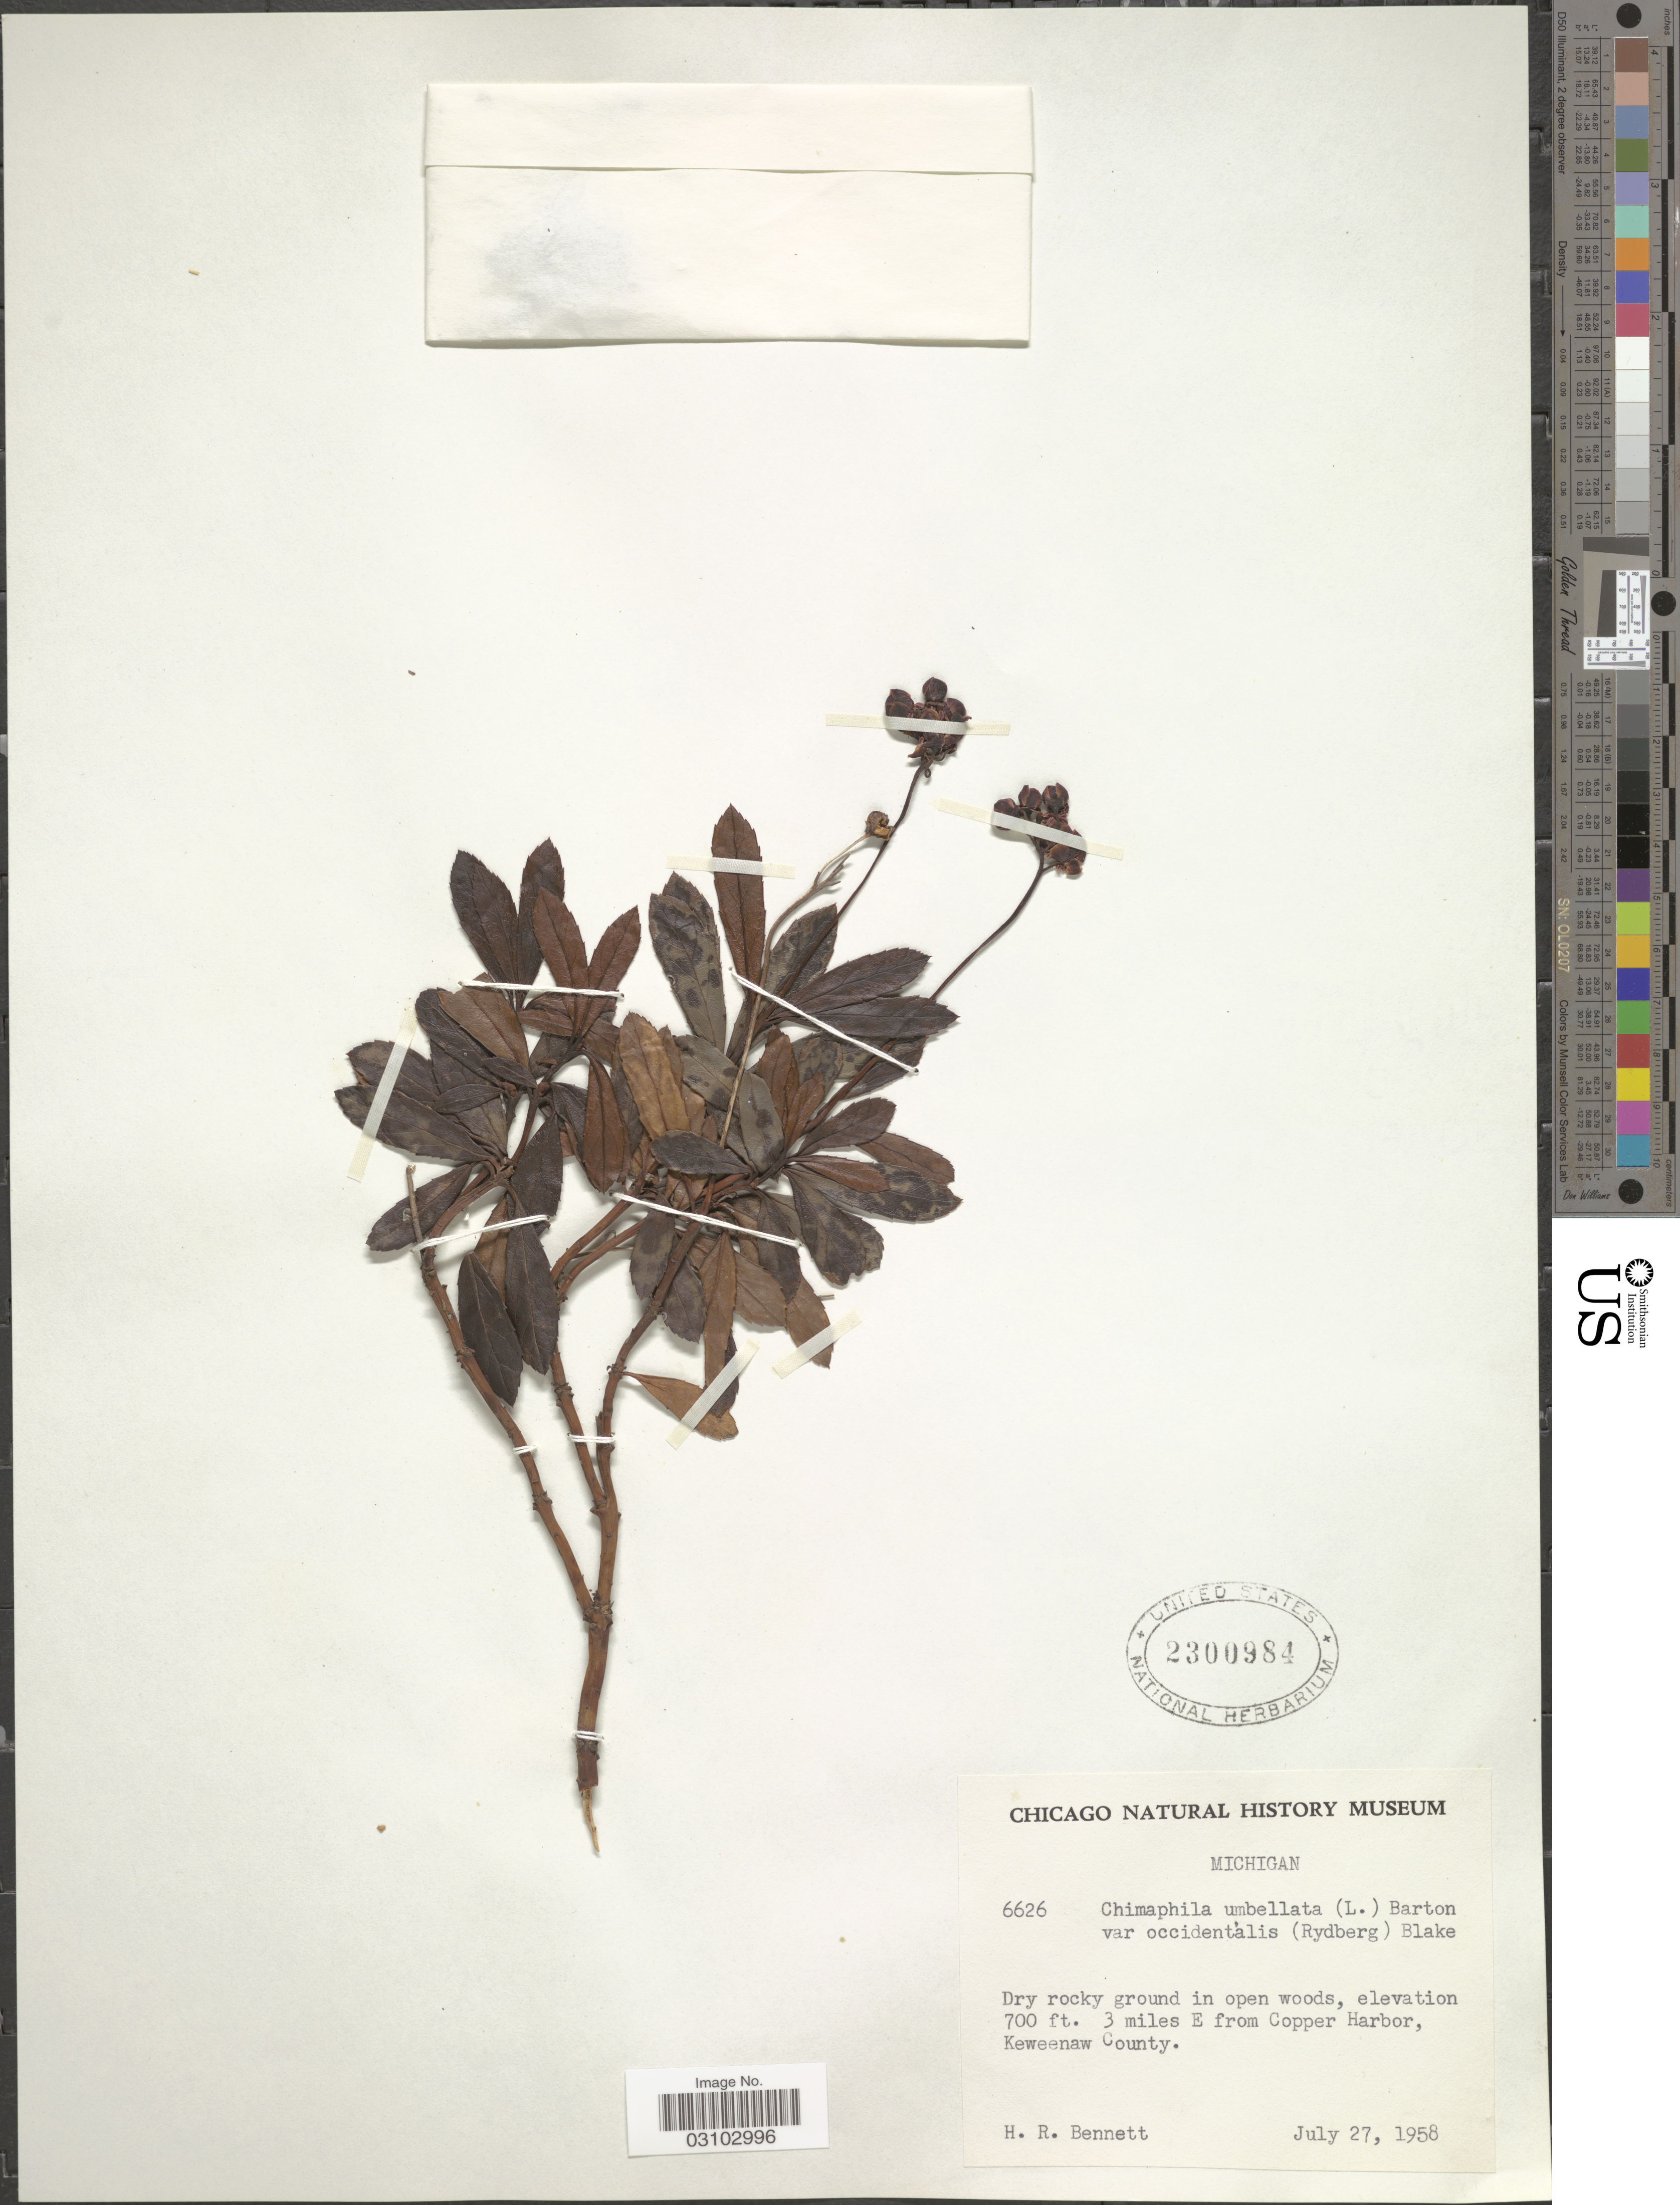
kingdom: Plantae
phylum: Tracheophyta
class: Magnoliopsida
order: Ericales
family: Ericaceae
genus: Chimaphila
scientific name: Chimaphila umbellata subsp. occidentalis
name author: (Rydb.) Hultén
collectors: H. R. Bennett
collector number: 6626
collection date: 1958-07-27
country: United States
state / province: Michigan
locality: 3 miles E from Copper Harbor, Keweenaw County.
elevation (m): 213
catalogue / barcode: US 2300984